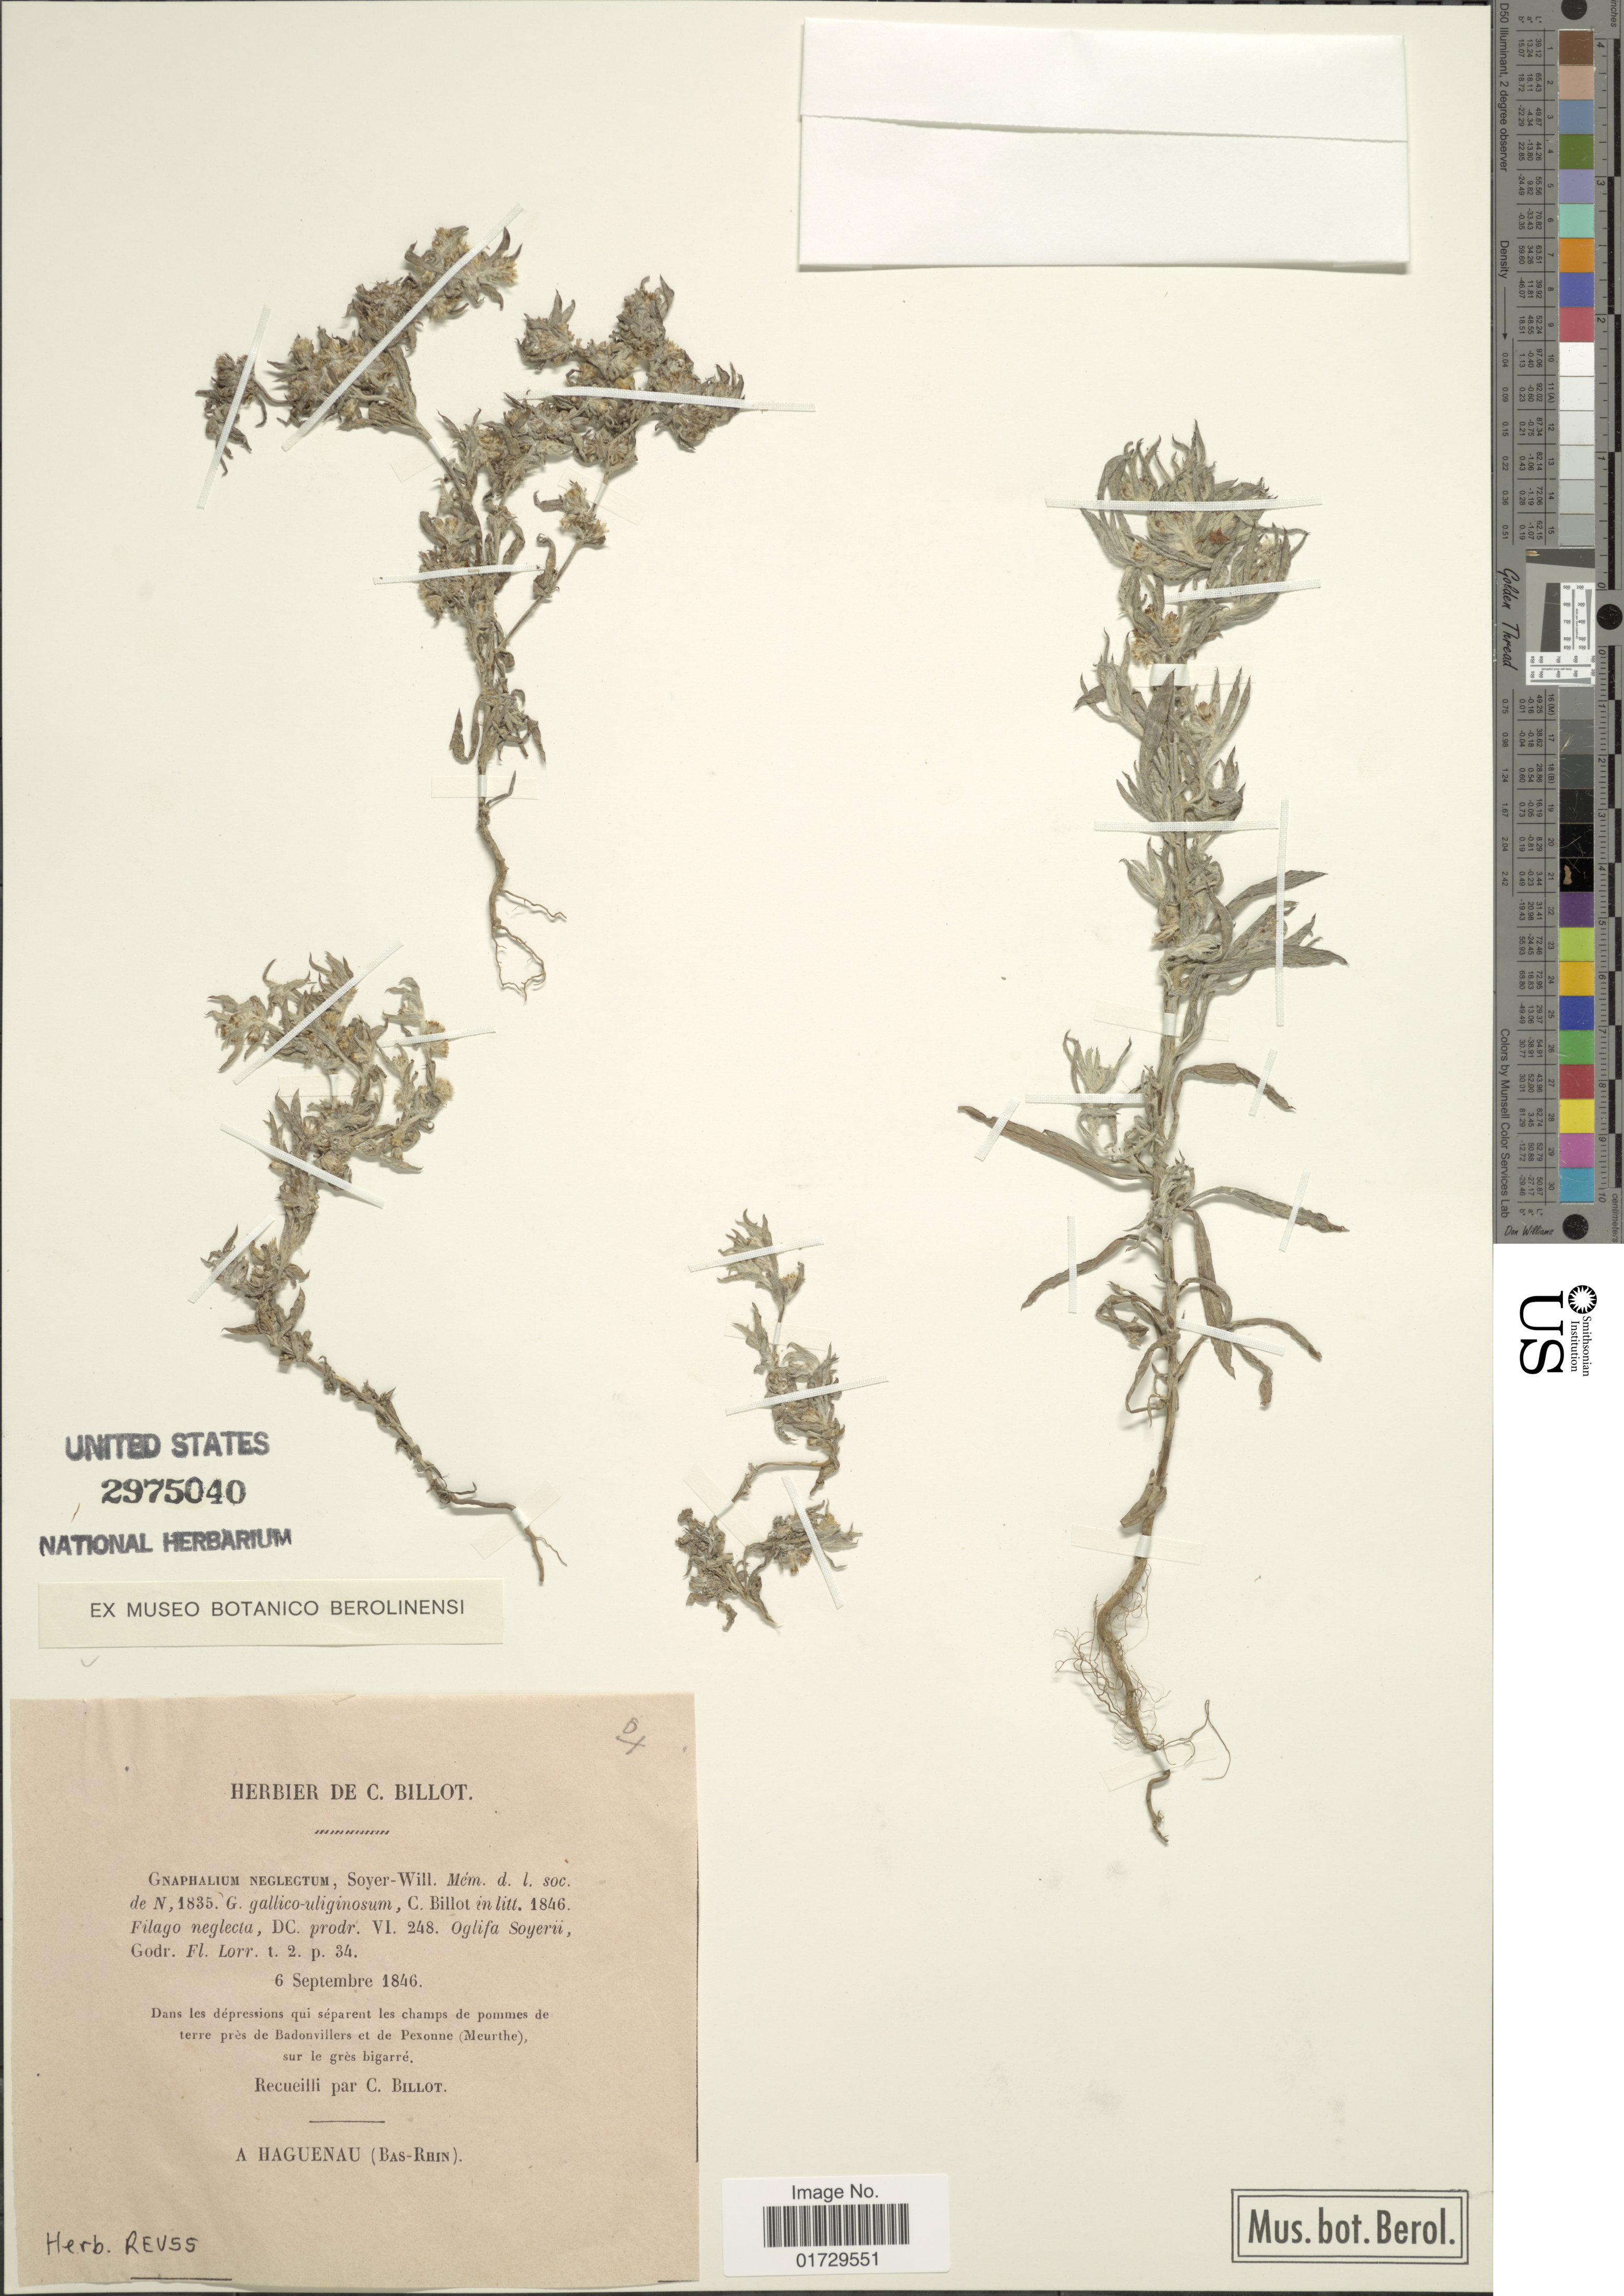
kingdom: Plantae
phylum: Tracheophyta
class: Magnoliopsida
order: Asterales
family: Asteraceae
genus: Filago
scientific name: Filago neglecta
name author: (Soy.-Will.) DC.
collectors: P.C. Billot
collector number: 1835?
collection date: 1846-09-06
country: France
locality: A Haguenau (Bas-Rhin) [unsure placement]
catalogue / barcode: US 2975040